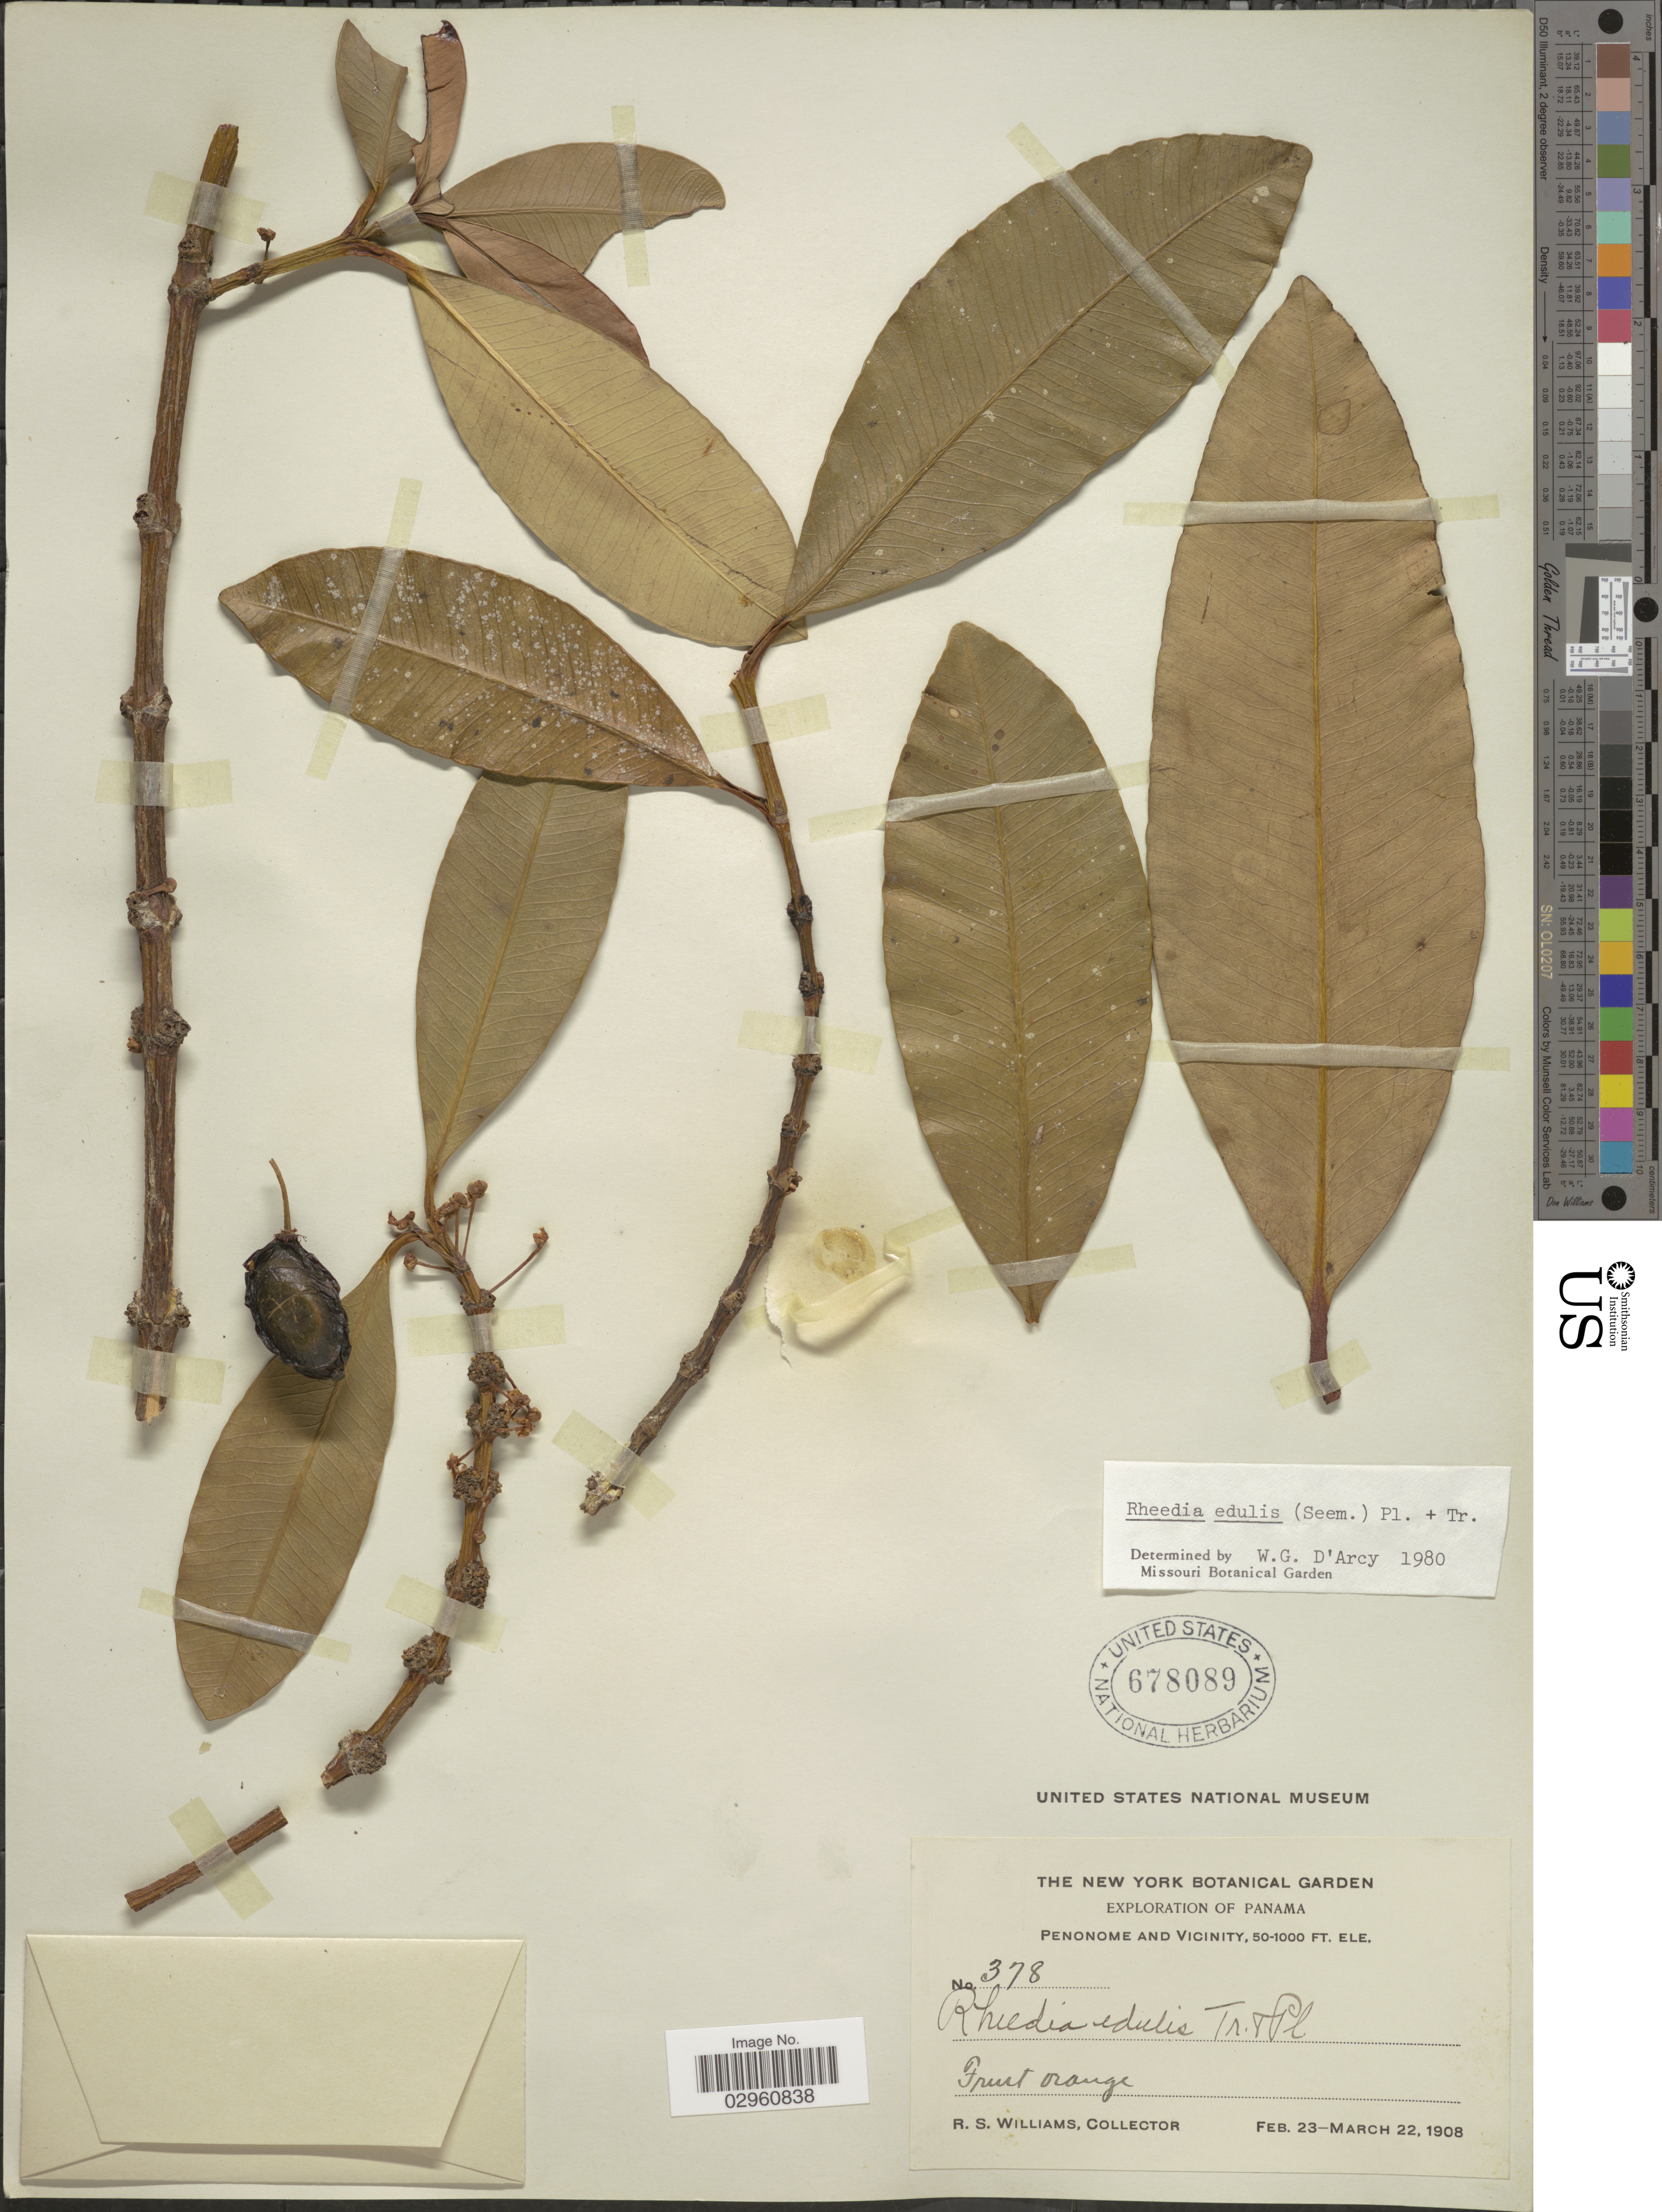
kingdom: Plantae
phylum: Tracheophyta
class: Magnoliopsida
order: Malpighiales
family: Clusiaceae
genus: Garcinia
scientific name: Garcinia intermedia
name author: (Pittier) Hammel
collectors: R. S. Williams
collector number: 378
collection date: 1908-02-23/1908-03-22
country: Panama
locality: Penonome and vicinity.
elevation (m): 15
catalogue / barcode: US 678089